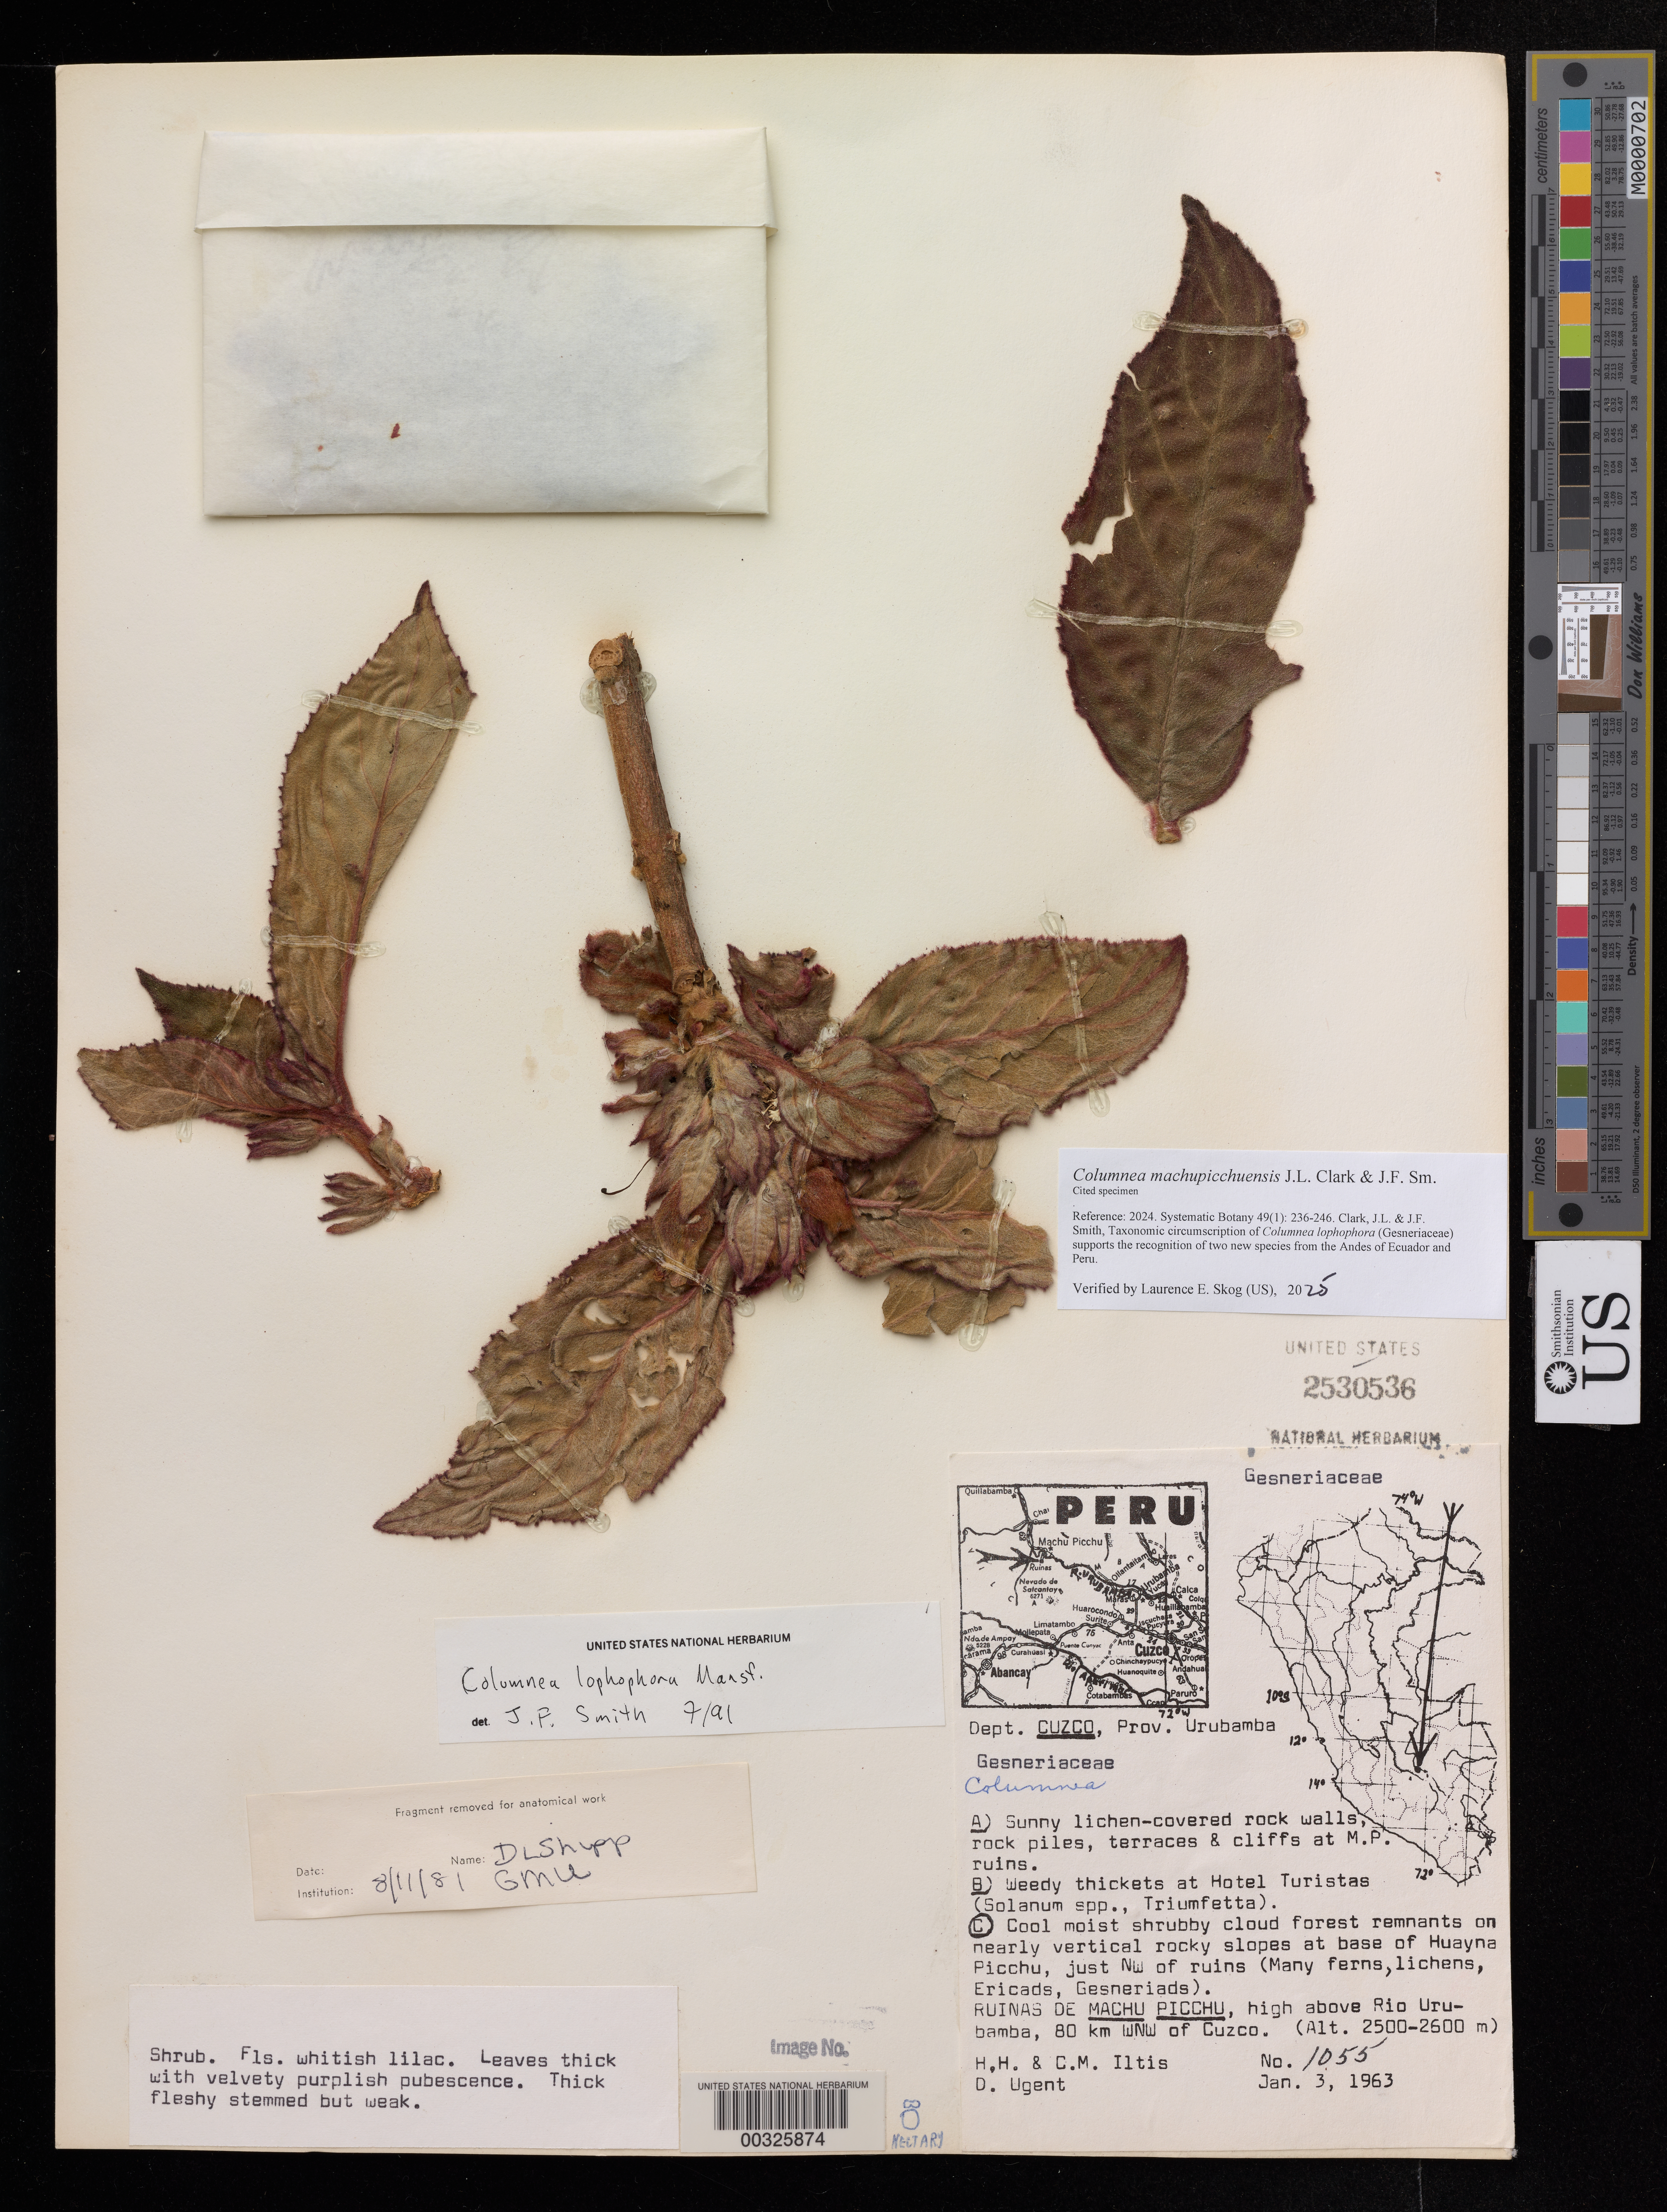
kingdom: Plantae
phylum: Tracheophyta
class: Magnoliopsida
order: Lamiales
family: Gesneriaceae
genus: Columnea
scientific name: Columnea machupicchuensis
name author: J.L. Clark & J.F. Sm.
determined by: Skog, Laurence E.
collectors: H. H. Iltis, C. M Iltis & D. Ugent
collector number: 1055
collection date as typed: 03 Jan 1963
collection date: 1963-01-03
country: Peru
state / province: Cusco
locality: Urubamba, at base of Huayna Picchu, just NW of ruins; ruinas de Machu Picchu, high above Rio Urubamba, 80 km WNW of Cuzco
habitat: Cool moist shrubby cloud forest remnants on nearly vertical rocky slopes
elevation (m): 2500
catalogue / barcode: US 2530536